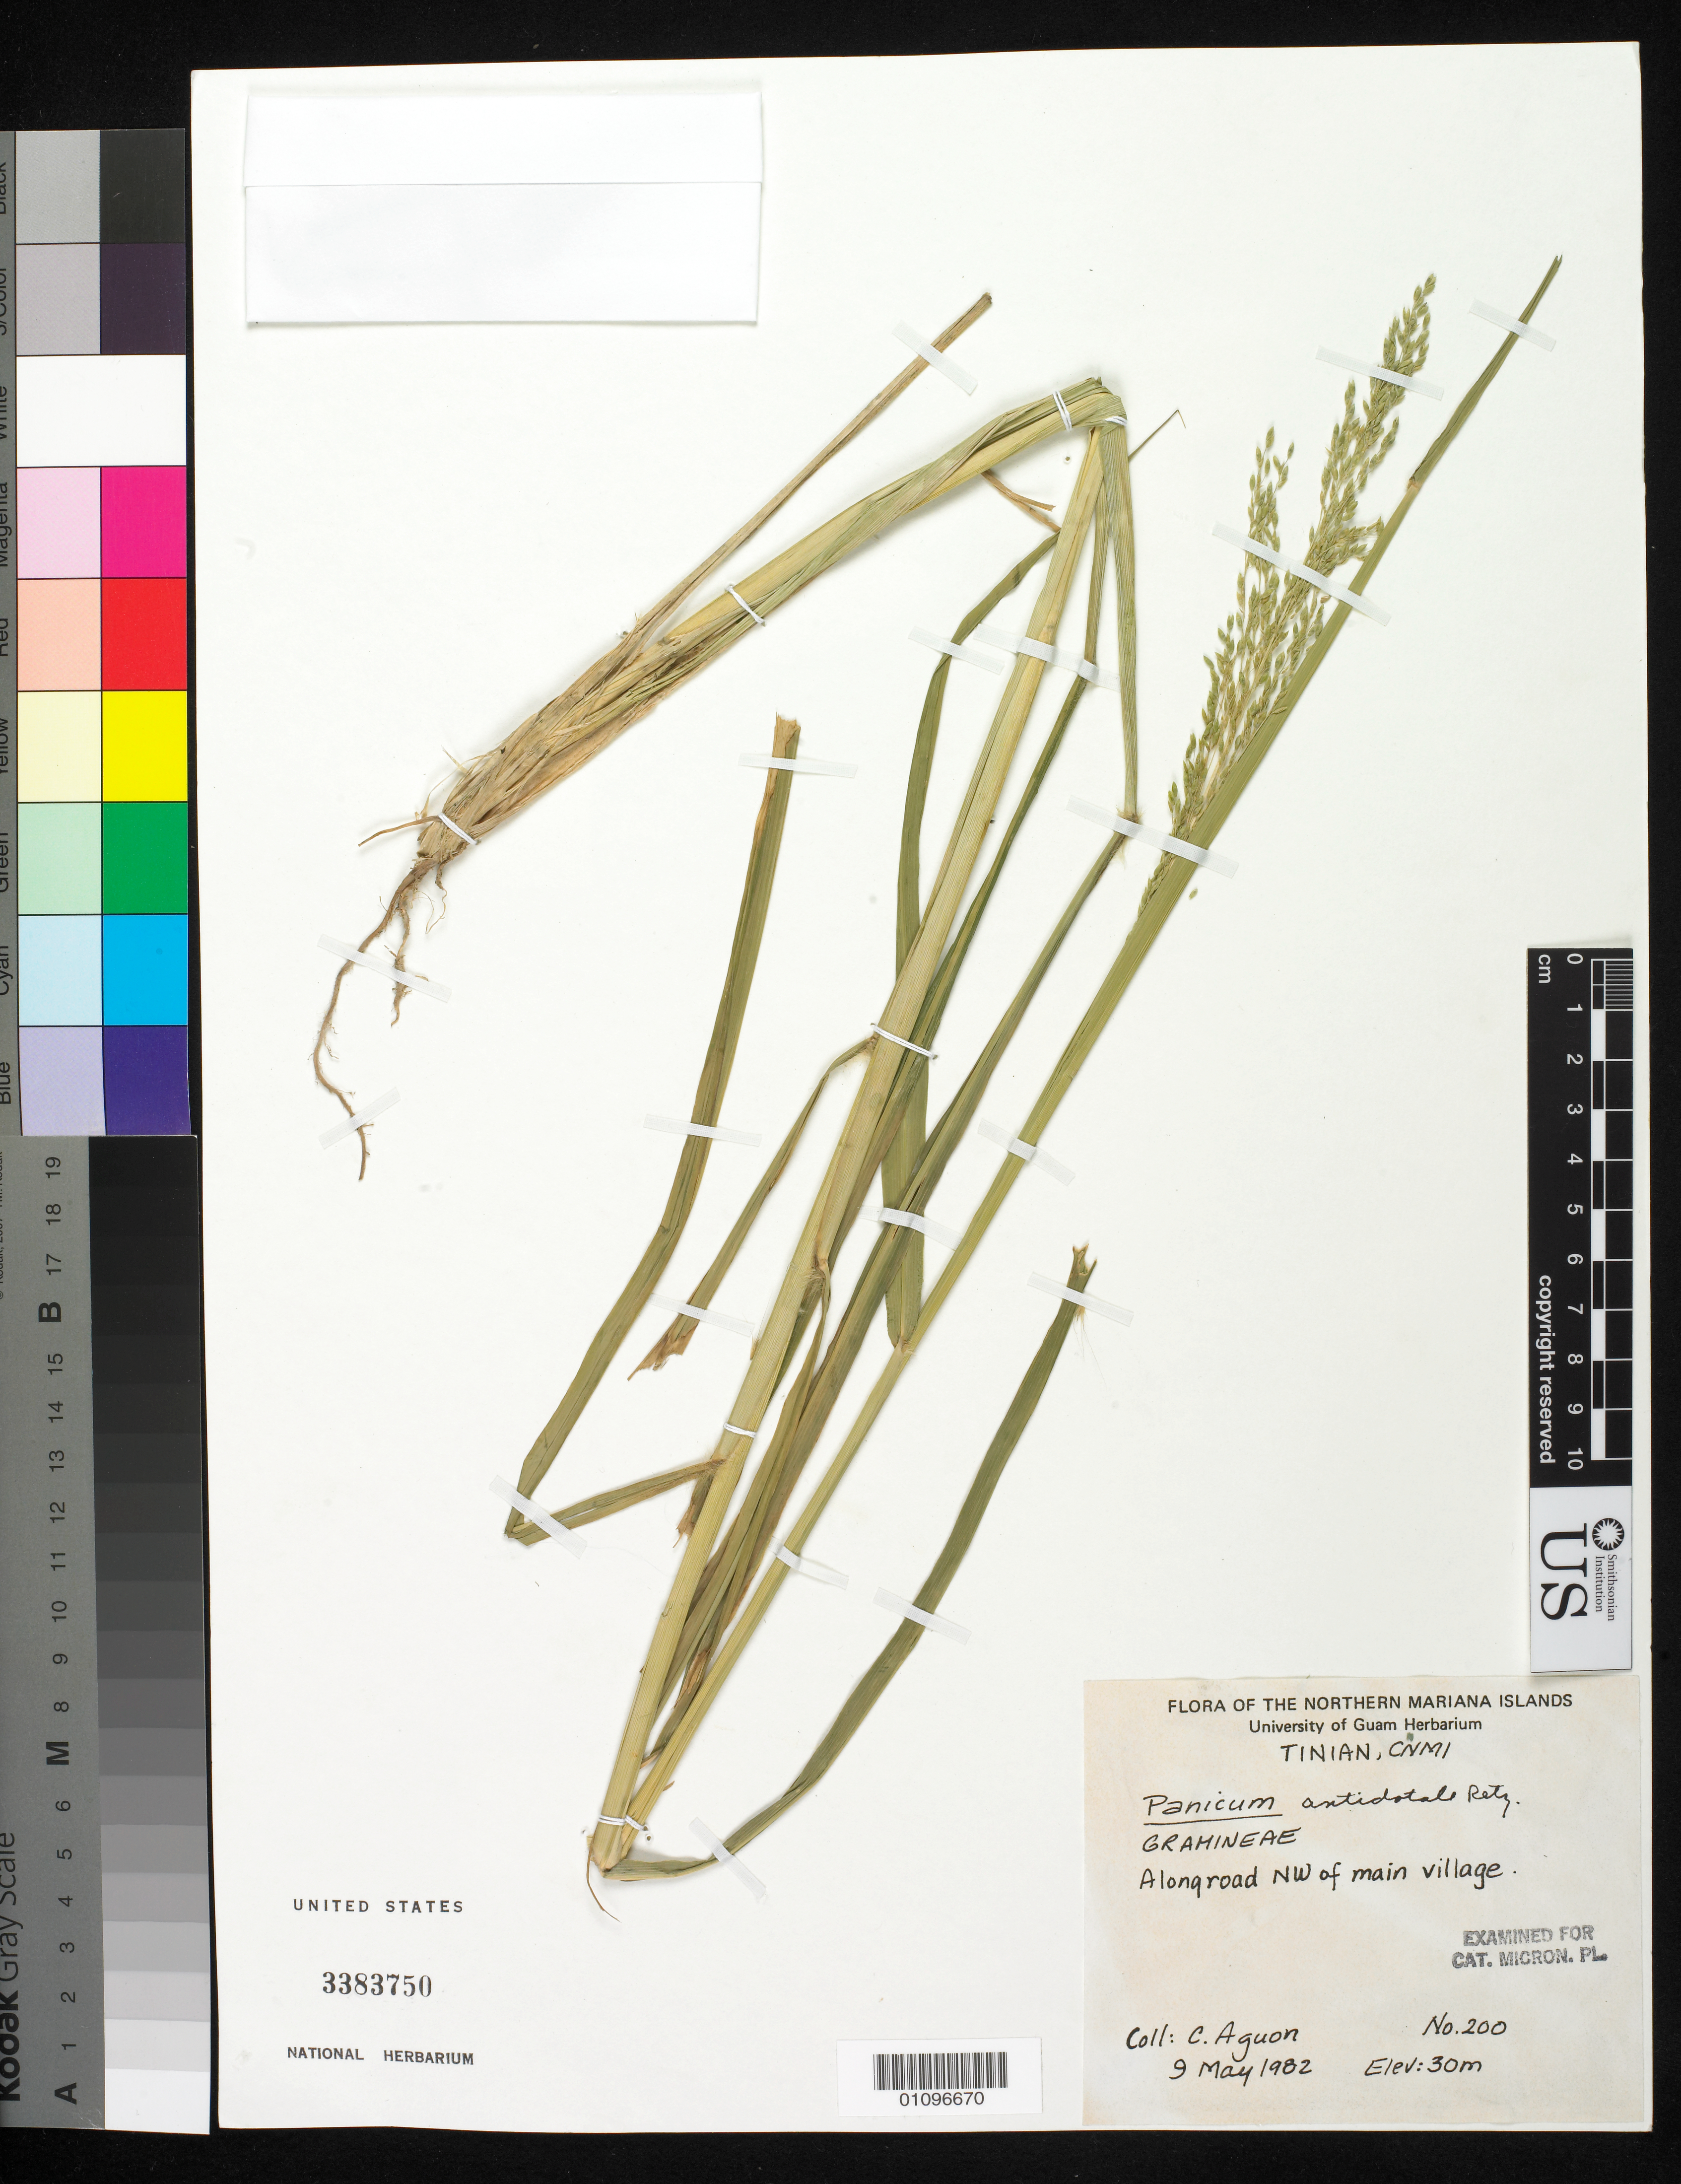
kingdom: Plantae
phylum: Tracheophyta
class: Liliopsida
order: Poales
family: Poaceae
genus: Panicum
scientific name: Panicum antidotale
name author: Retz.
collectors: C. Aguon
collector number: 200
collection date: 1982-05-09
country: Northern Mariana Islands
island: Tinian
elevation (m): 30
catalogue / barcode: US 3383750